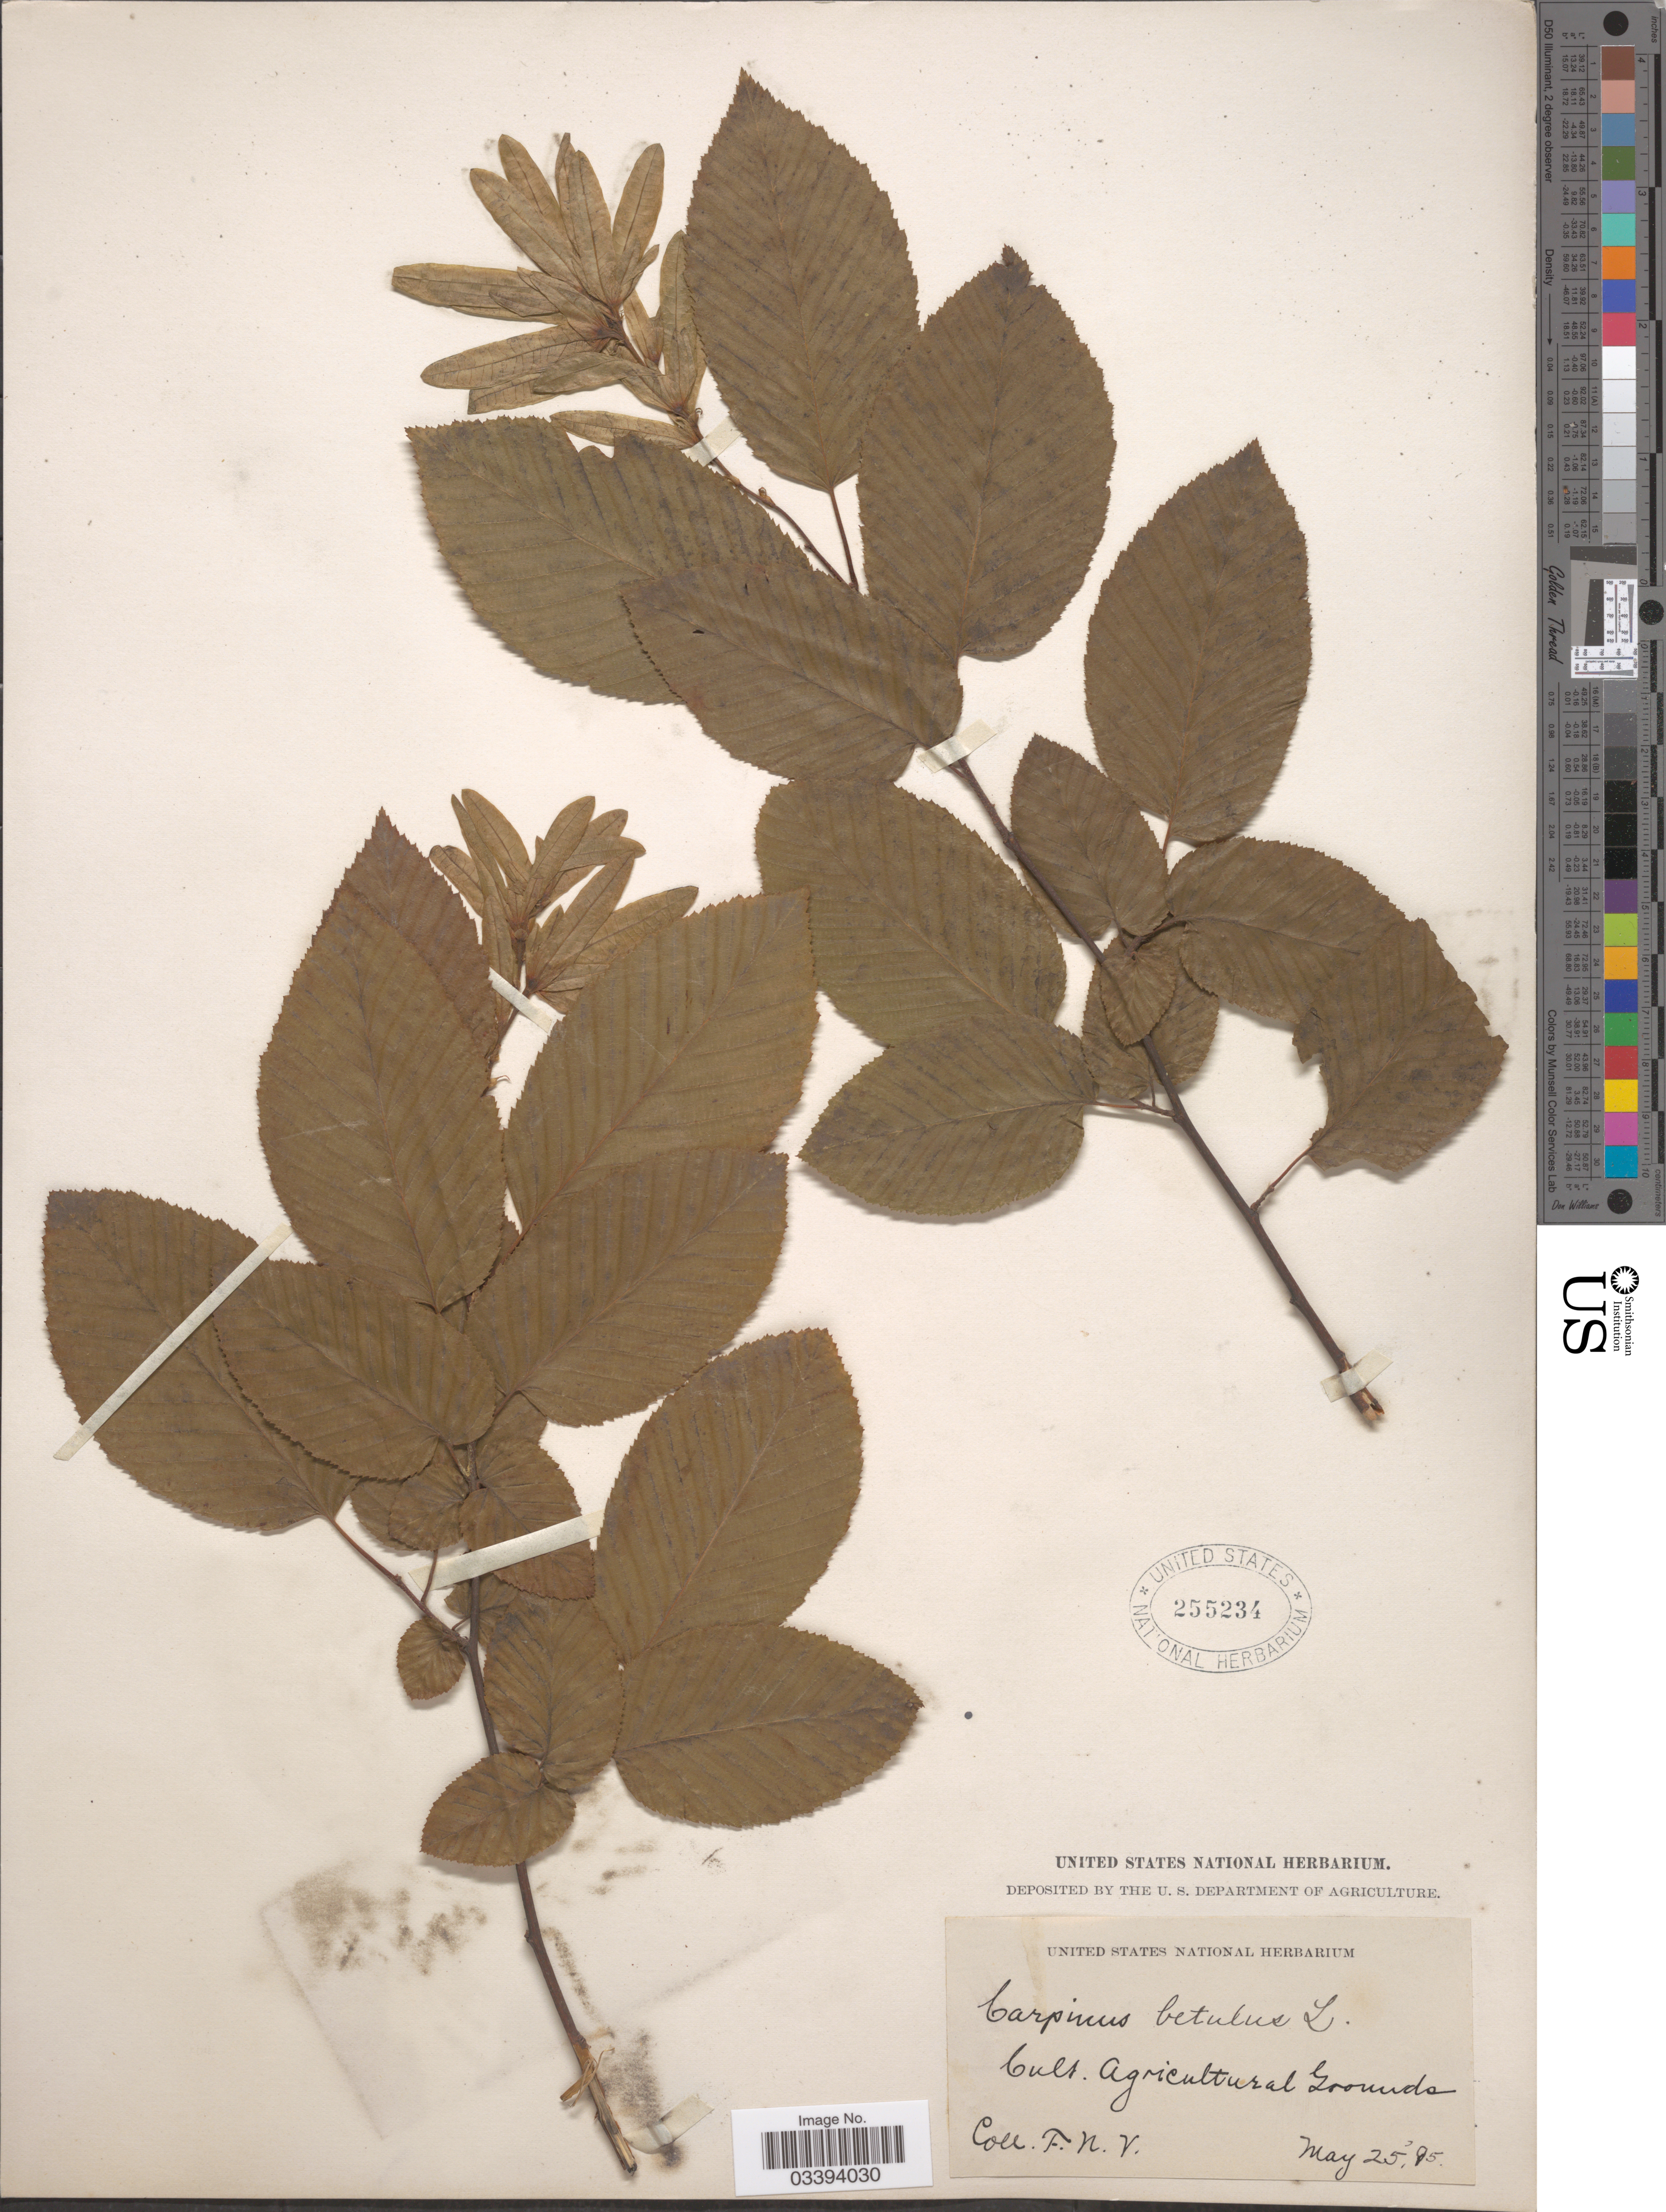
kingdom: Plantae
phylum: Tracheophyta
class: Magnoliopsida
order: Fagales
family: Betulaceae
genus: Carpinus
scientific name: Carpinus betulus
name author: L.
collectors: F. N. V.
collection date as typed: Transcribed d/m/y: 25/5/85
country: United States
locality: Cult. Agricultural Grounds.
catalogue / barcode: US 255234